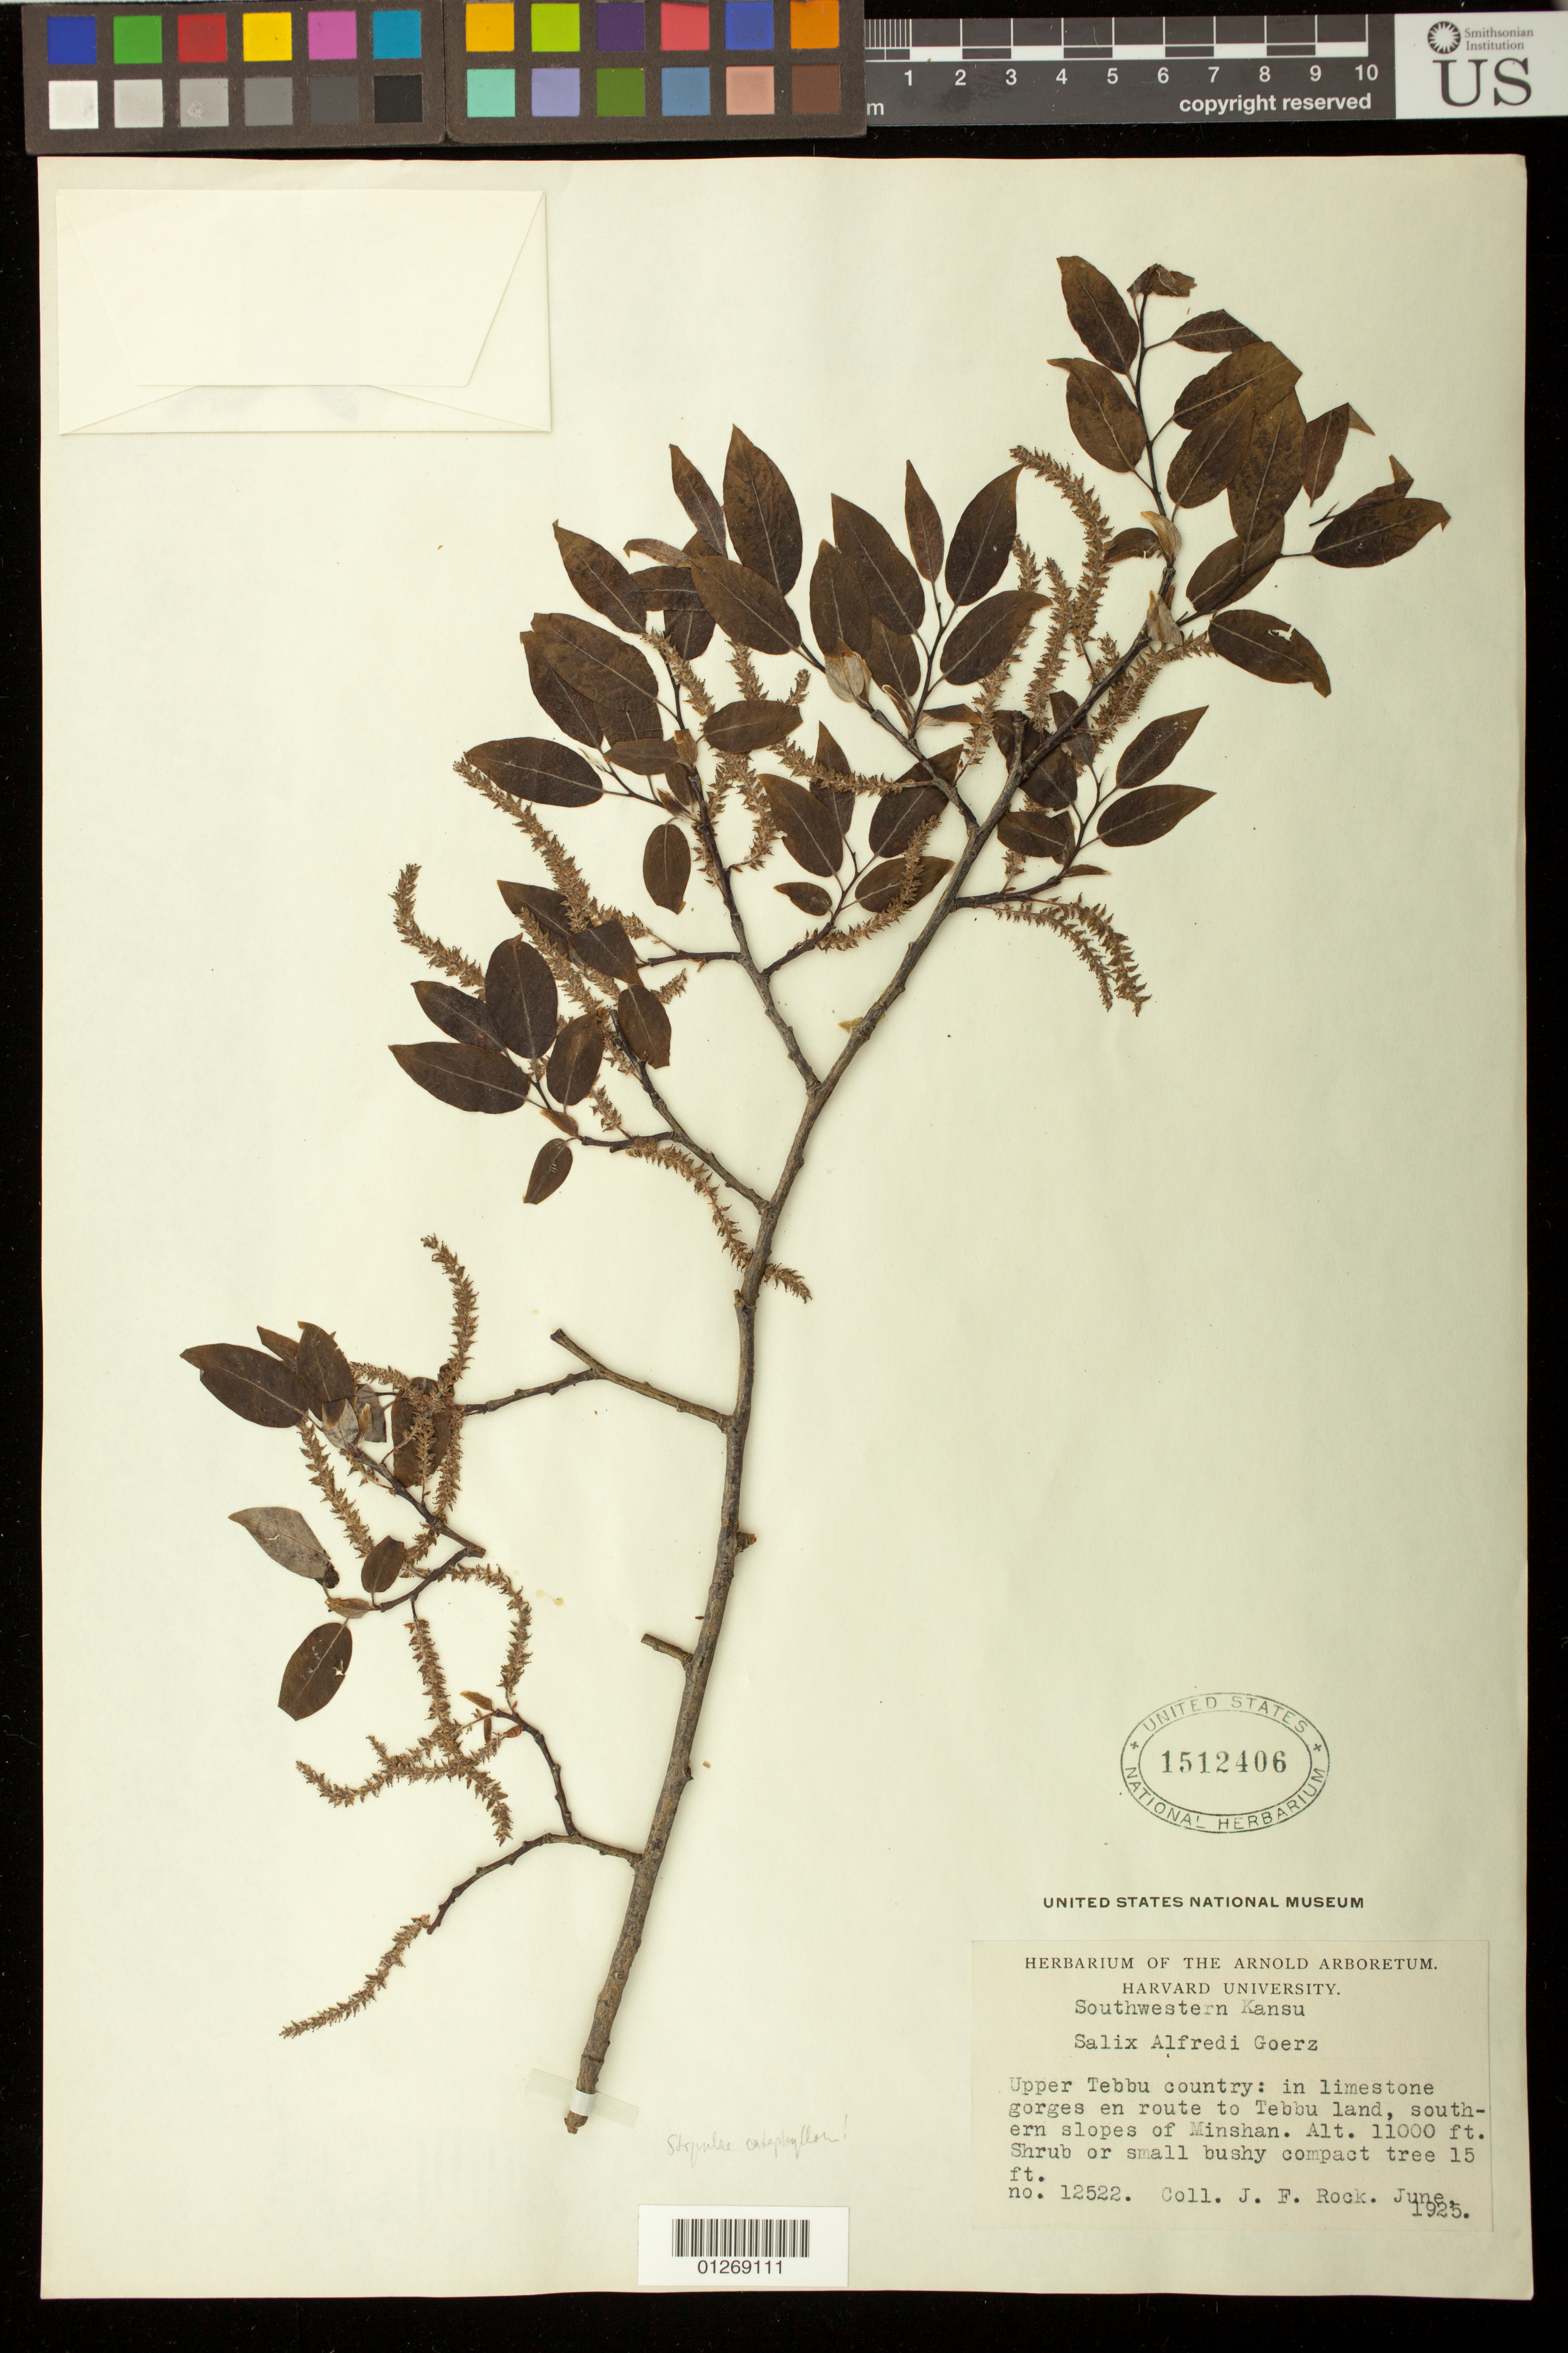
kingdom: Plantae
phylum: Tracheophyta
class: Magnoliopsida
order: Malpighiales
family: Salicaceae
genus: Salix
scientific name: Salix alfredi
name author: Goerz in Rehder & Kobuski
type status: Isosyntype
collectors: J. F. Rock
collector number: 12522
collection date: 1925-06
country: China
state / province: Gansu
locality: Souwestern Kansu. Upper Tebbu country: in limestone gorges en route to Tebbu land, southern slopes of Minshan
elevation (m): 3353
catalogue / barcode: US 1512406